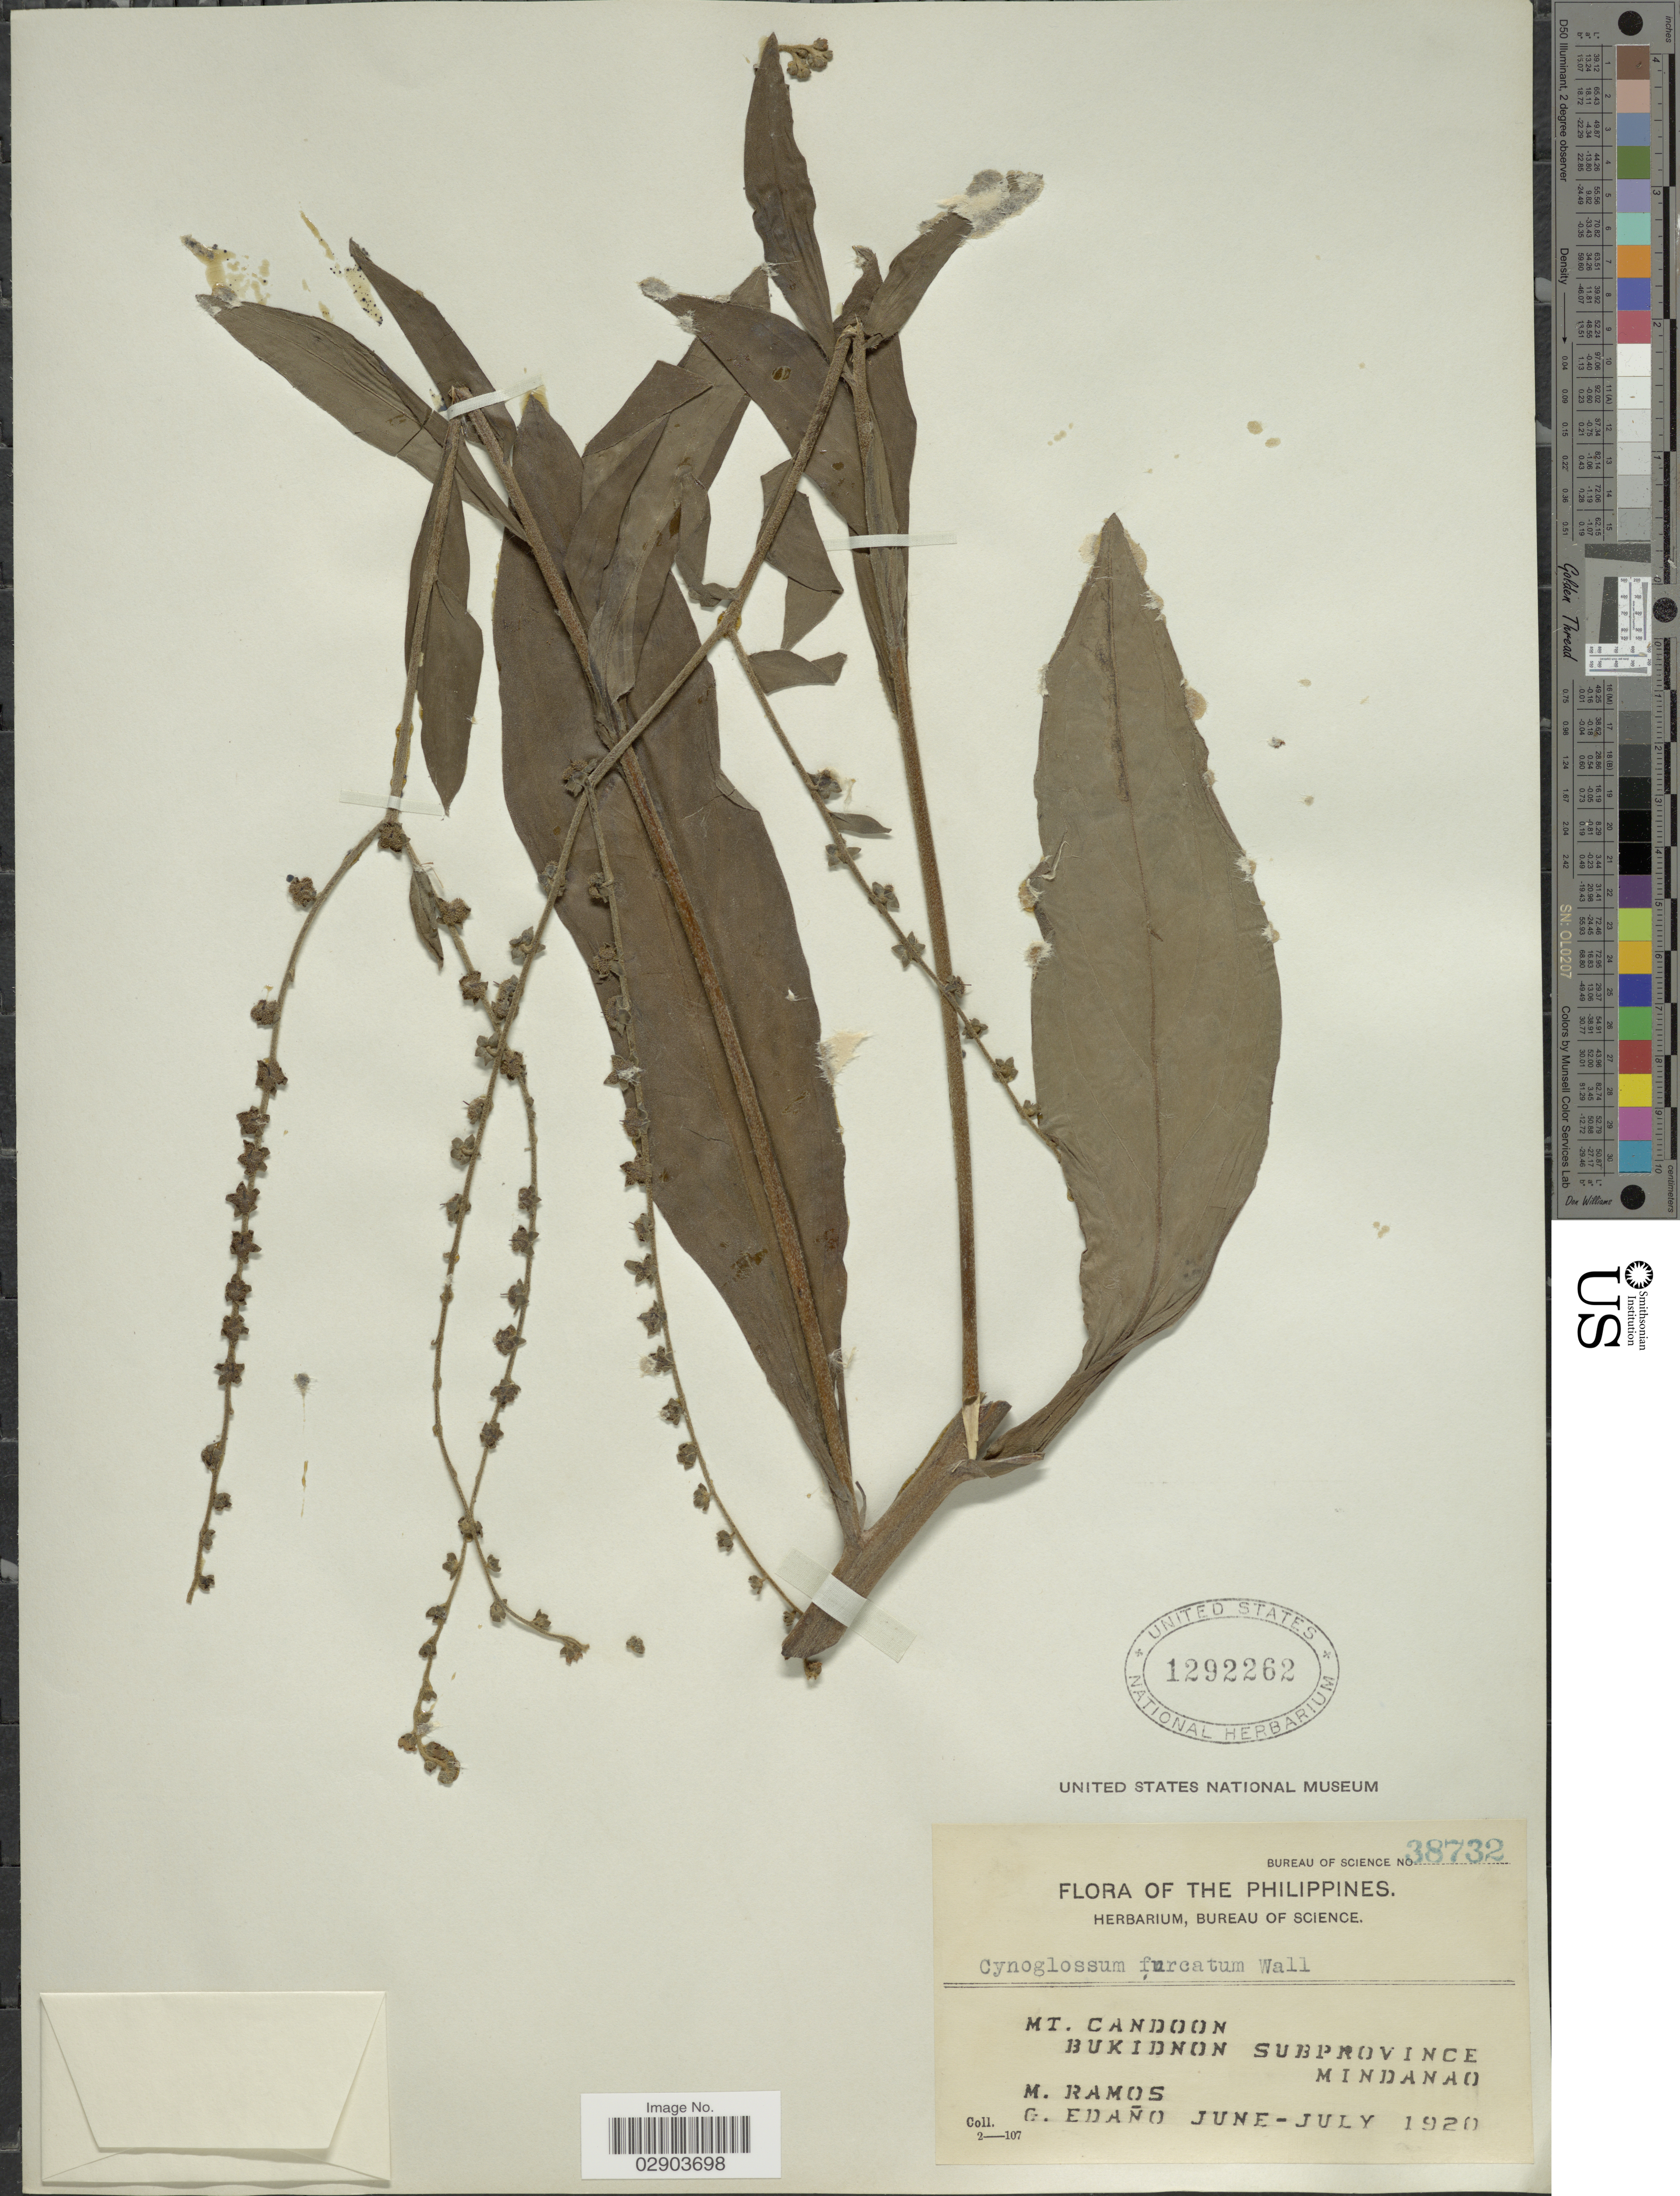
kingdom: Plantae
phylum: Tracheophyta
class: Magnoliopsida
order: Boraginales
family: Boraginaceae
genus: Cynoglossum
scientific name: Cynoglossum furcatum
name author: Wall.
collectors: M. Ramos & G. Edaño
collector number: Bureau of Science 38732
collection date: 1920-06/1920-07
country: Philippines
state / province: Northern Mindanao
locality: Mt. Candoon, Bukidnon Subprovince, Mindanao.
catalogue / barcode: US 1292262